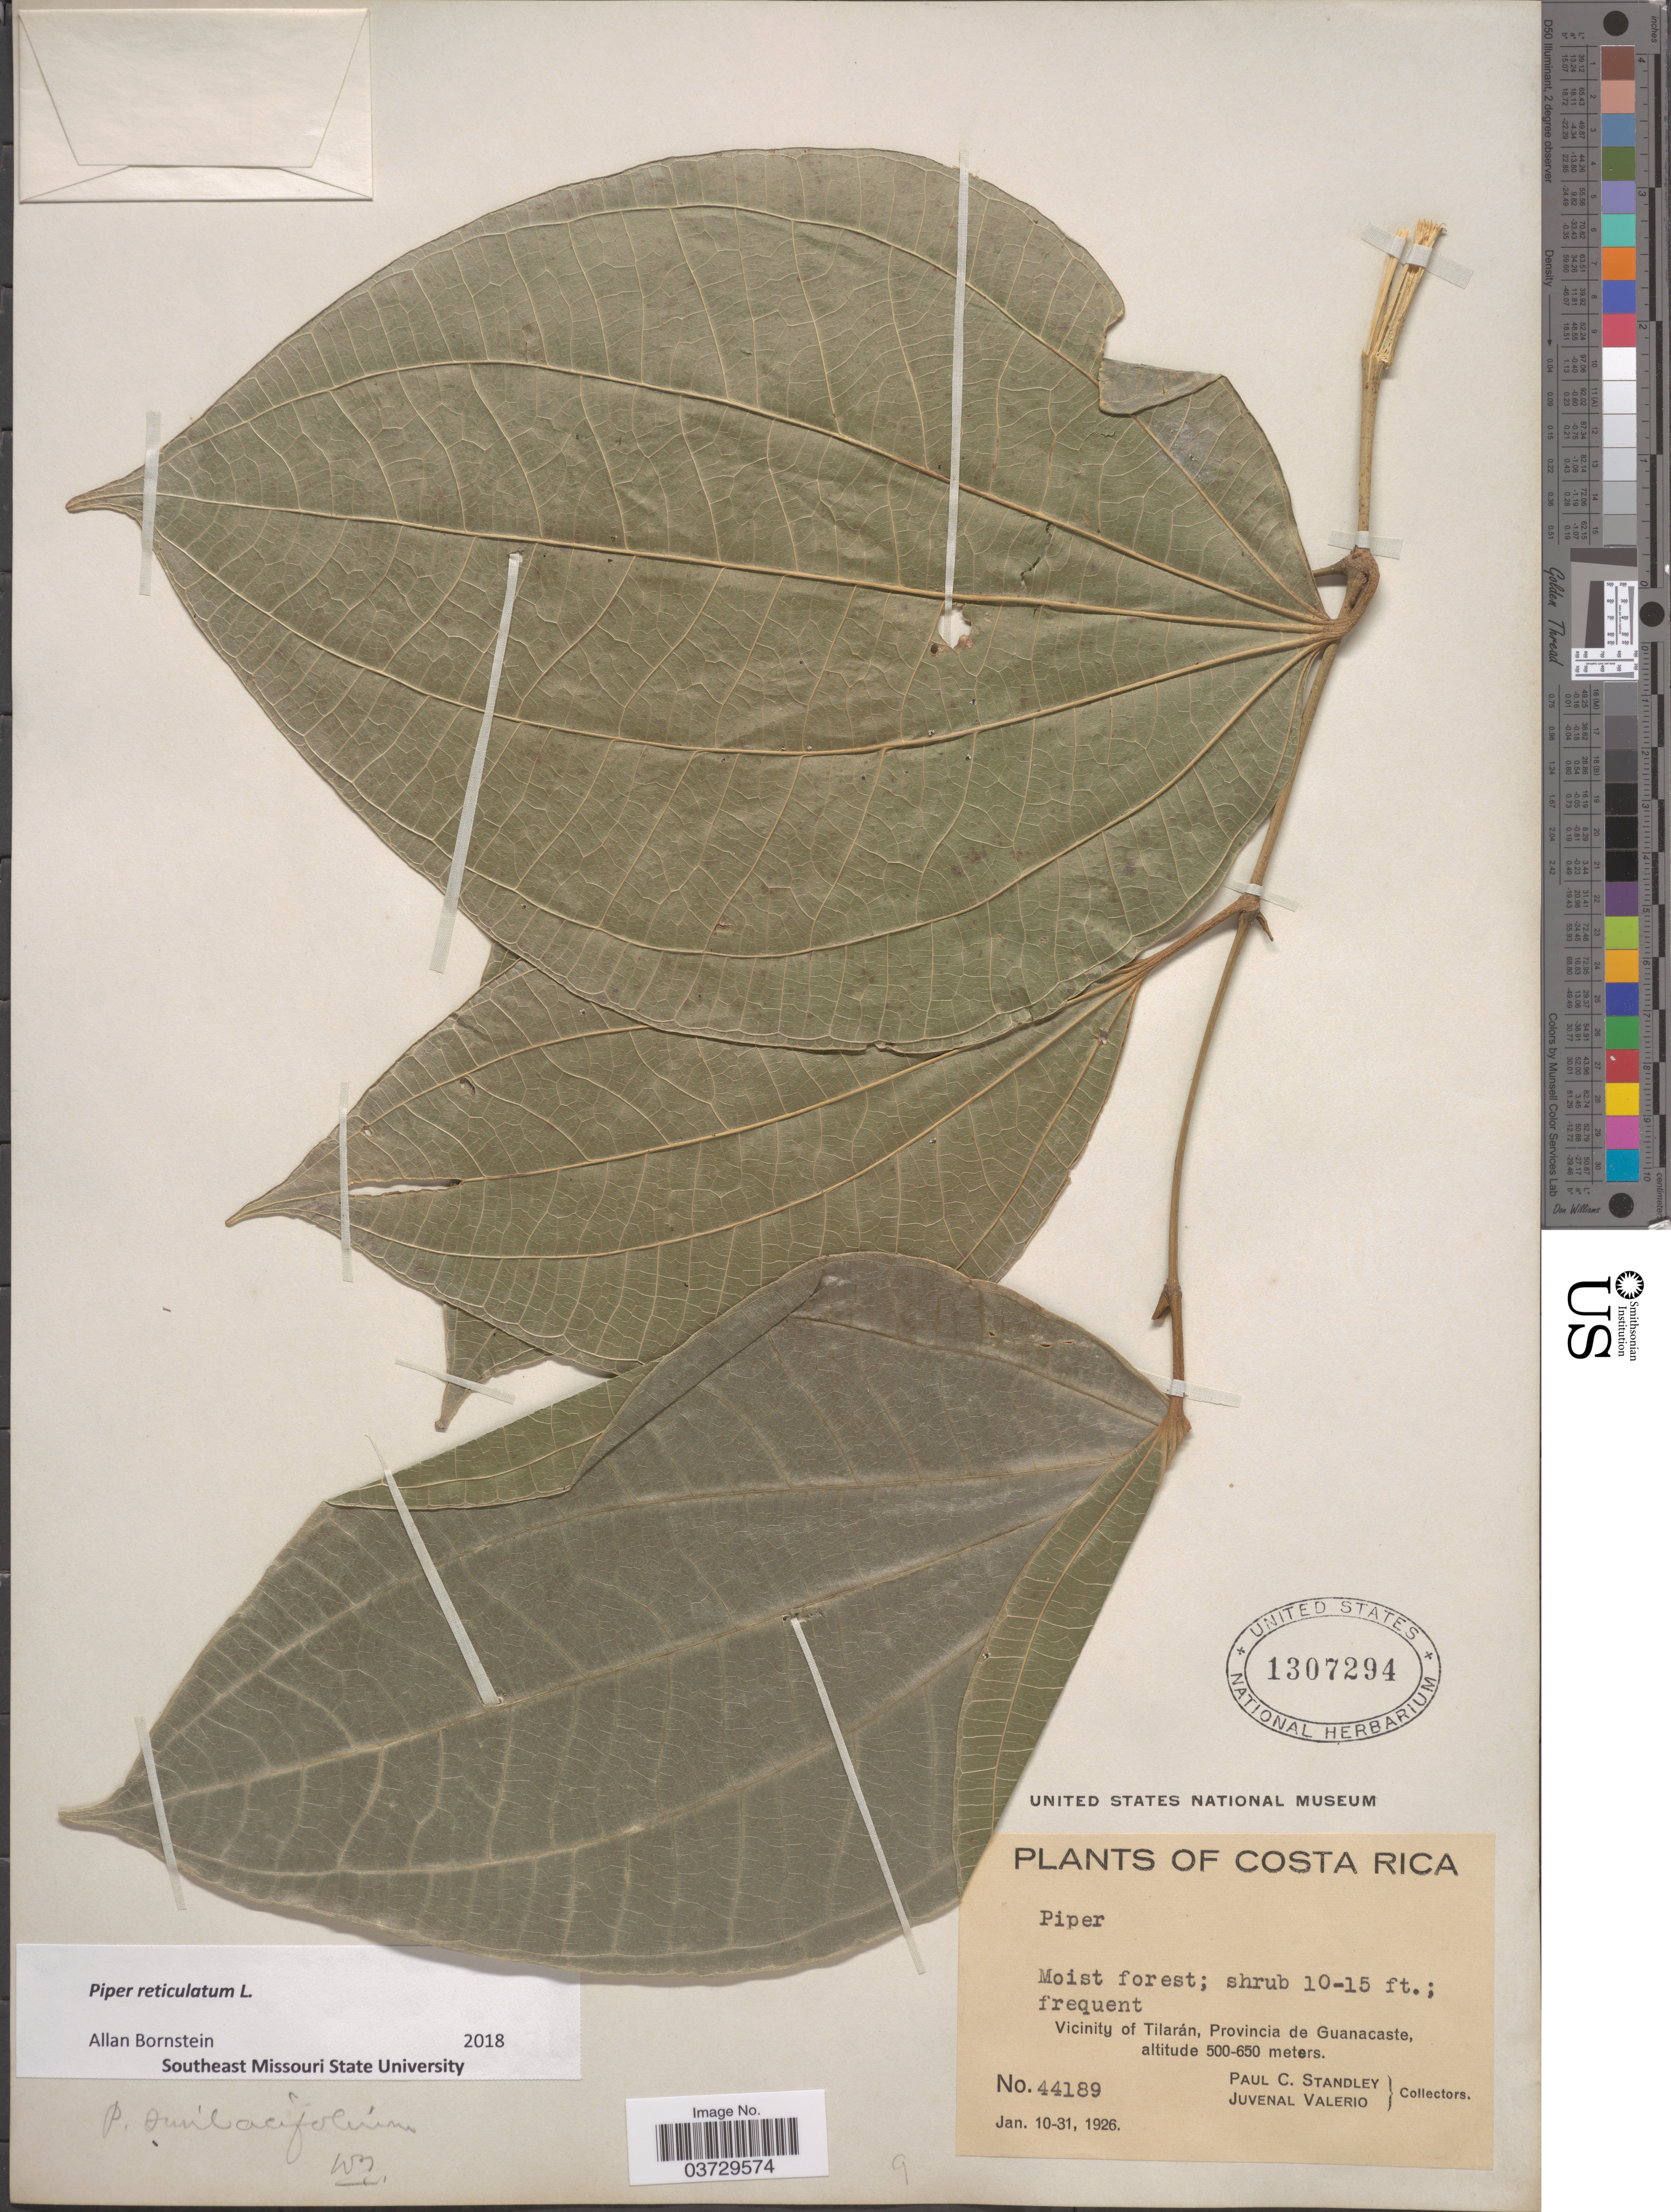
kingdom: Plantae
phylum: Tracheophyta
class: Magnoliopsida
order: Piperales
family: Piperaceae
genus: Piper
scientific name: Piper reticulatum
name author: L.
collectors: P. C. Standley & J. Valerio R.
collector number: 44189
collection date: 1926-01-10/1926-01-31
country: Costa Rica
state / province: Guanacaste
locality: Vicinity of Tilarán.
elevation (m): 500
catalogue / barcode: US 1307294